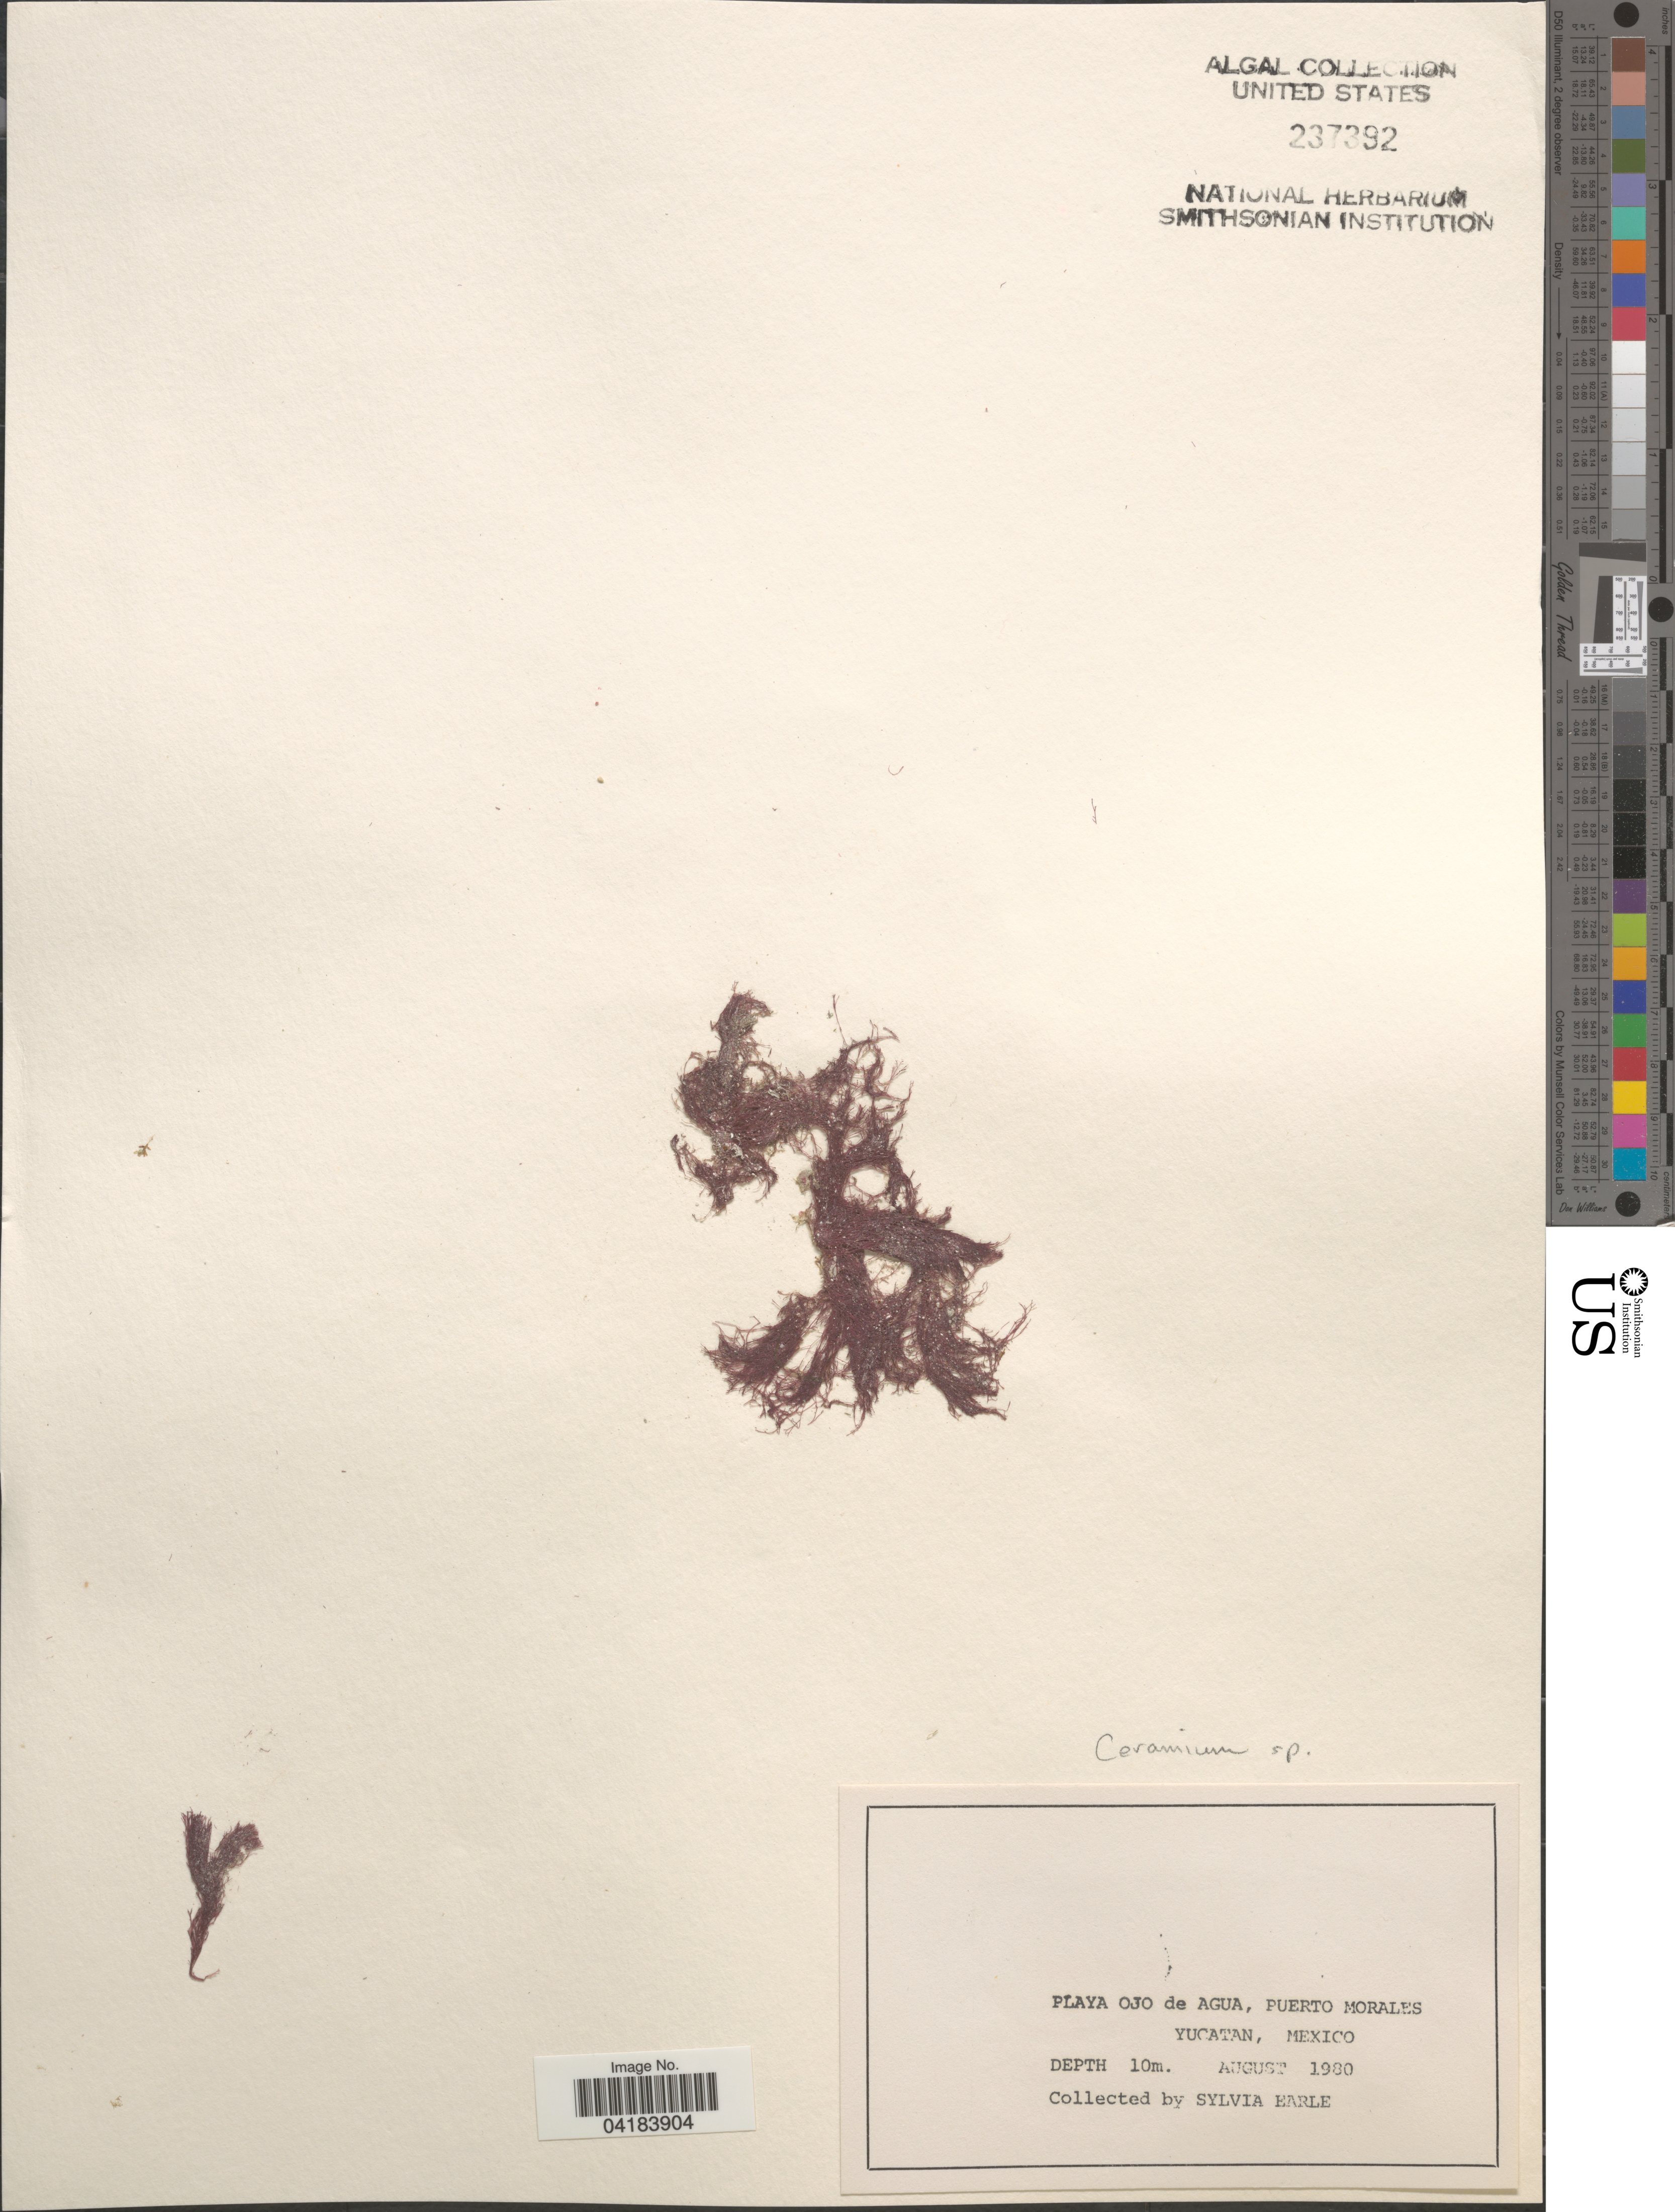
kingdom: Plantae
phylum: Rhodophyta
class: Florideophyceae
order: Ceramiales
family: Ceramiaceae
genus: Ceramium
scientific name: Ceramium sp.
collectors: S. A. Earle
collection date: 1980-08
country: Mexico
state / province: Yucatán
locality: Playa Ojo de Agua, Puerto Morales.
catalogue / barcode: US 237392